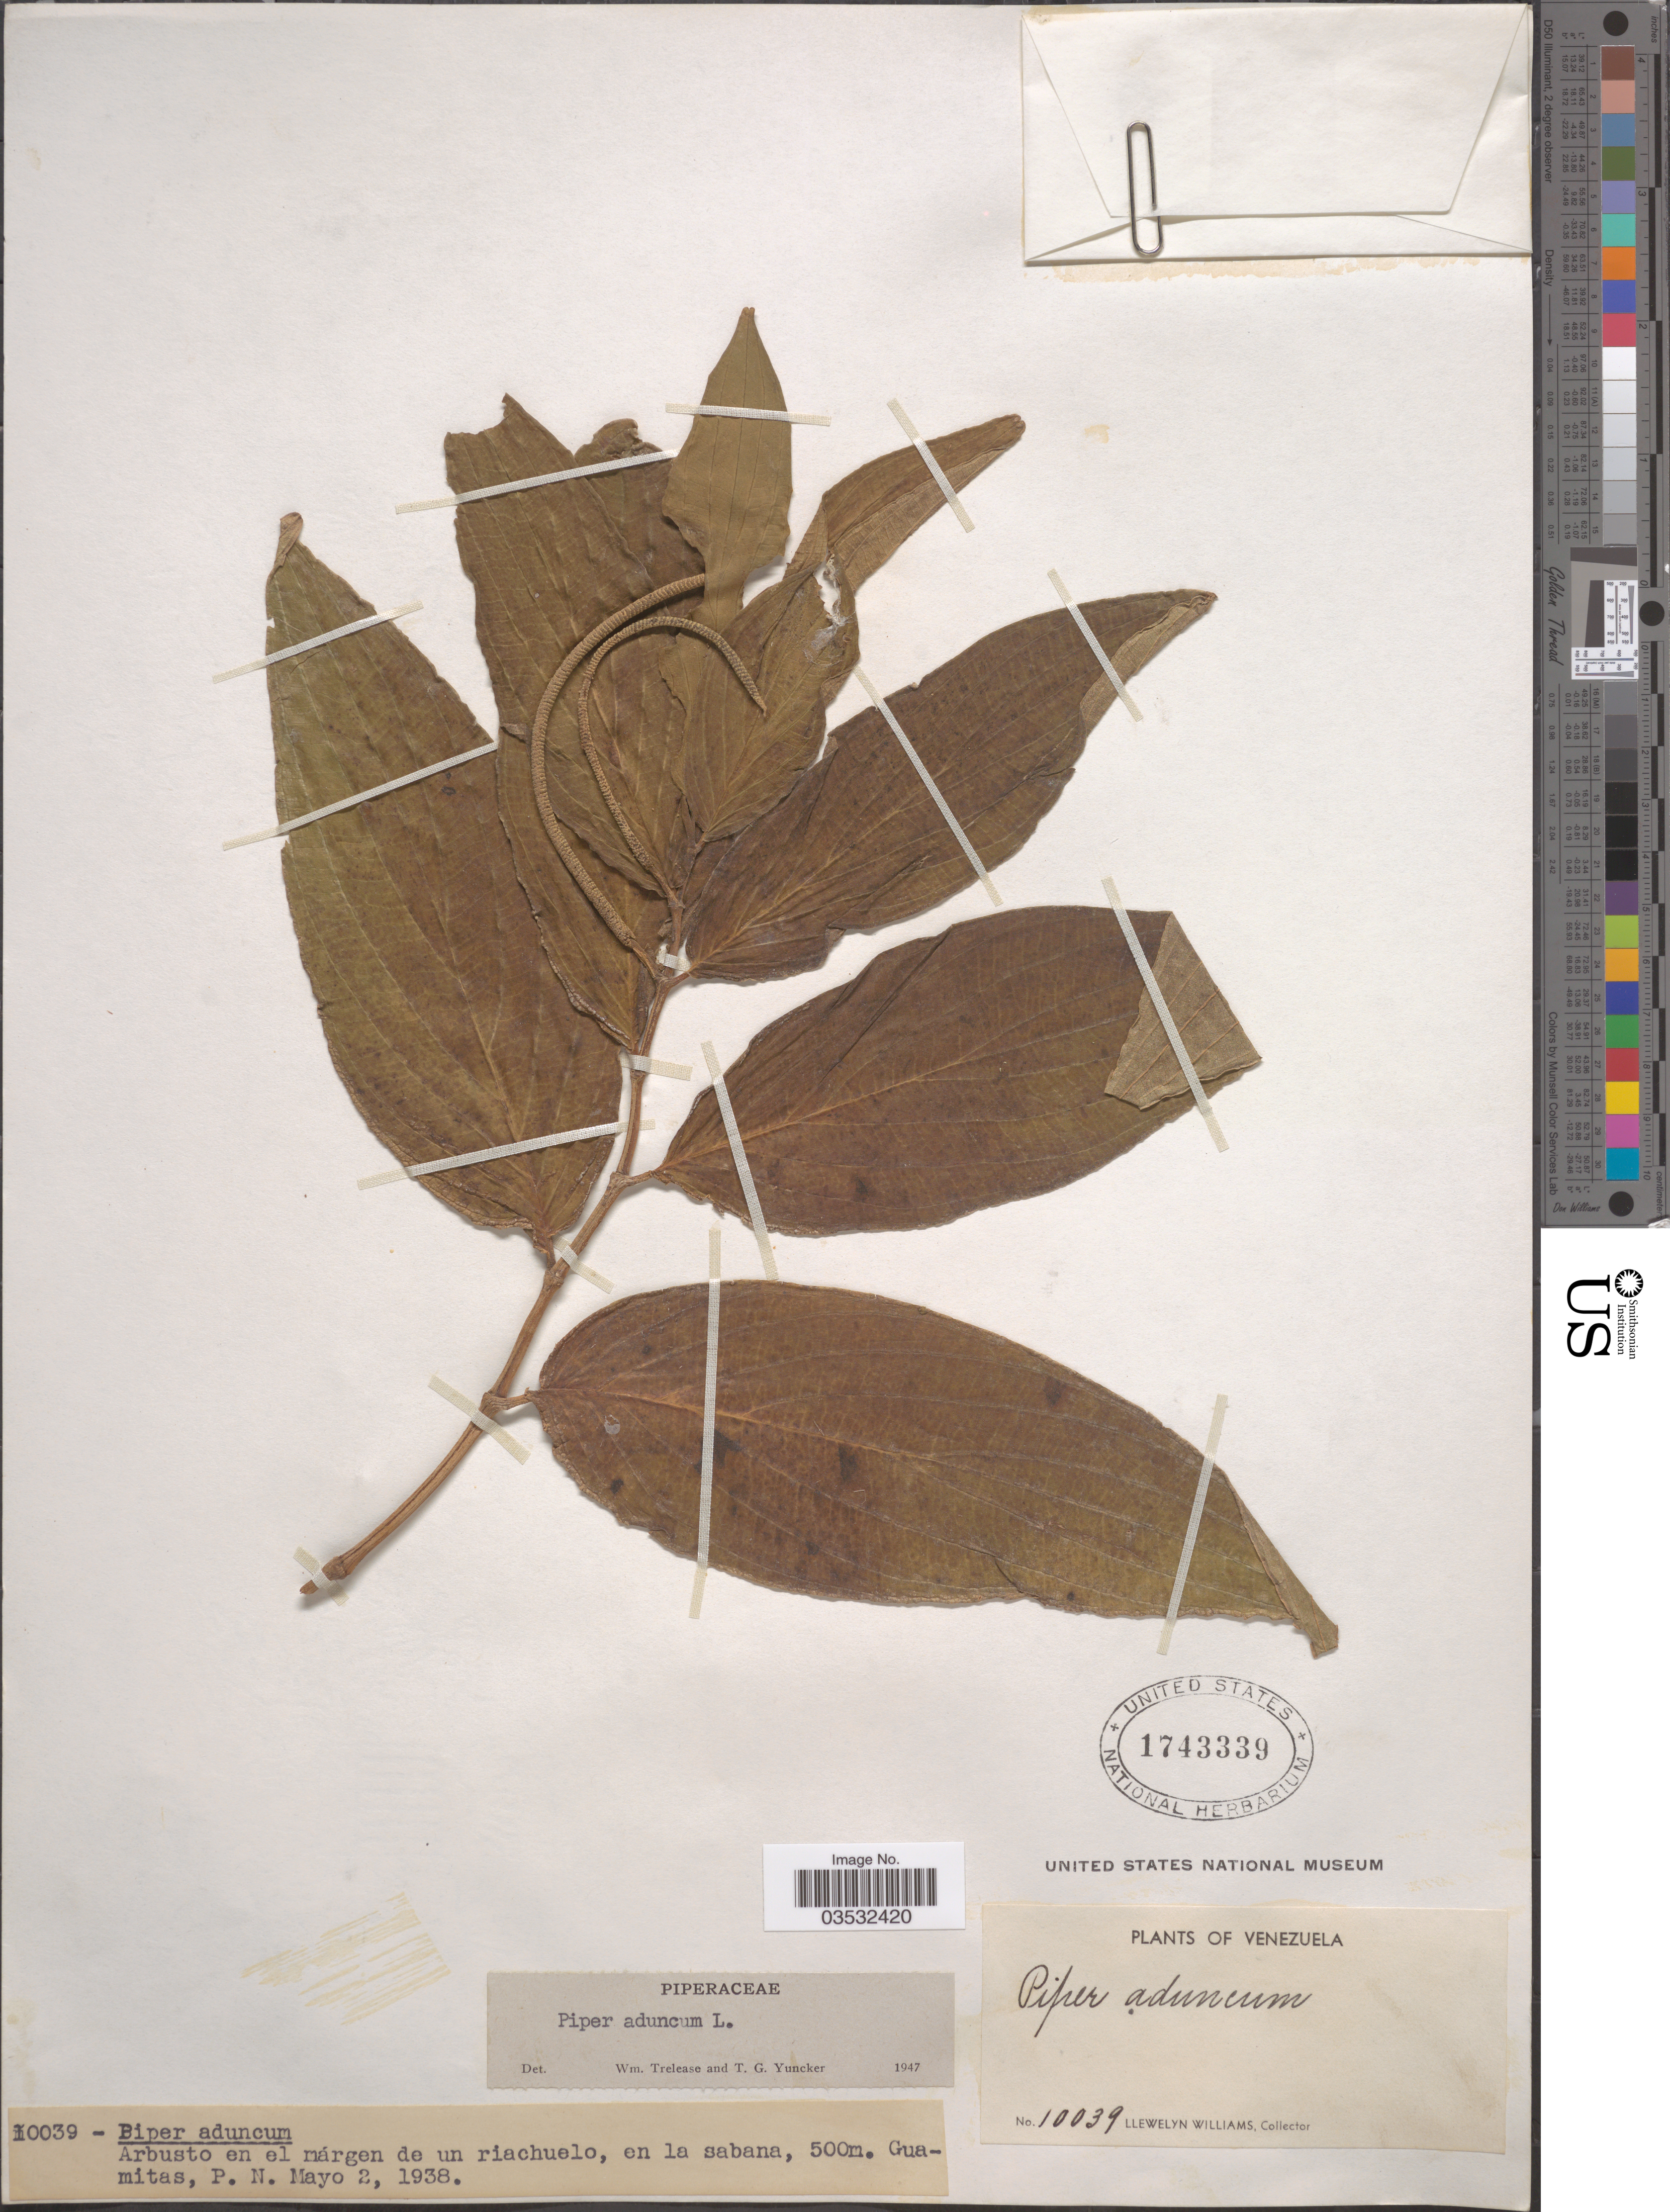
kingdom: Plantae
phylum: Tracheophyta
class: Magnoliopsida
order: Piperales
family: Piperaceae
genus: Piper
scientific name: Piper aduncum var. aduncum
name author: L.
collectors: Ll. Williams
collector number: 10039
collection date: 1938-05-02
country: Venezuela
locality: Guamitas, P. N.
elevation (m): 500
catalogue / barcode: US 1743339